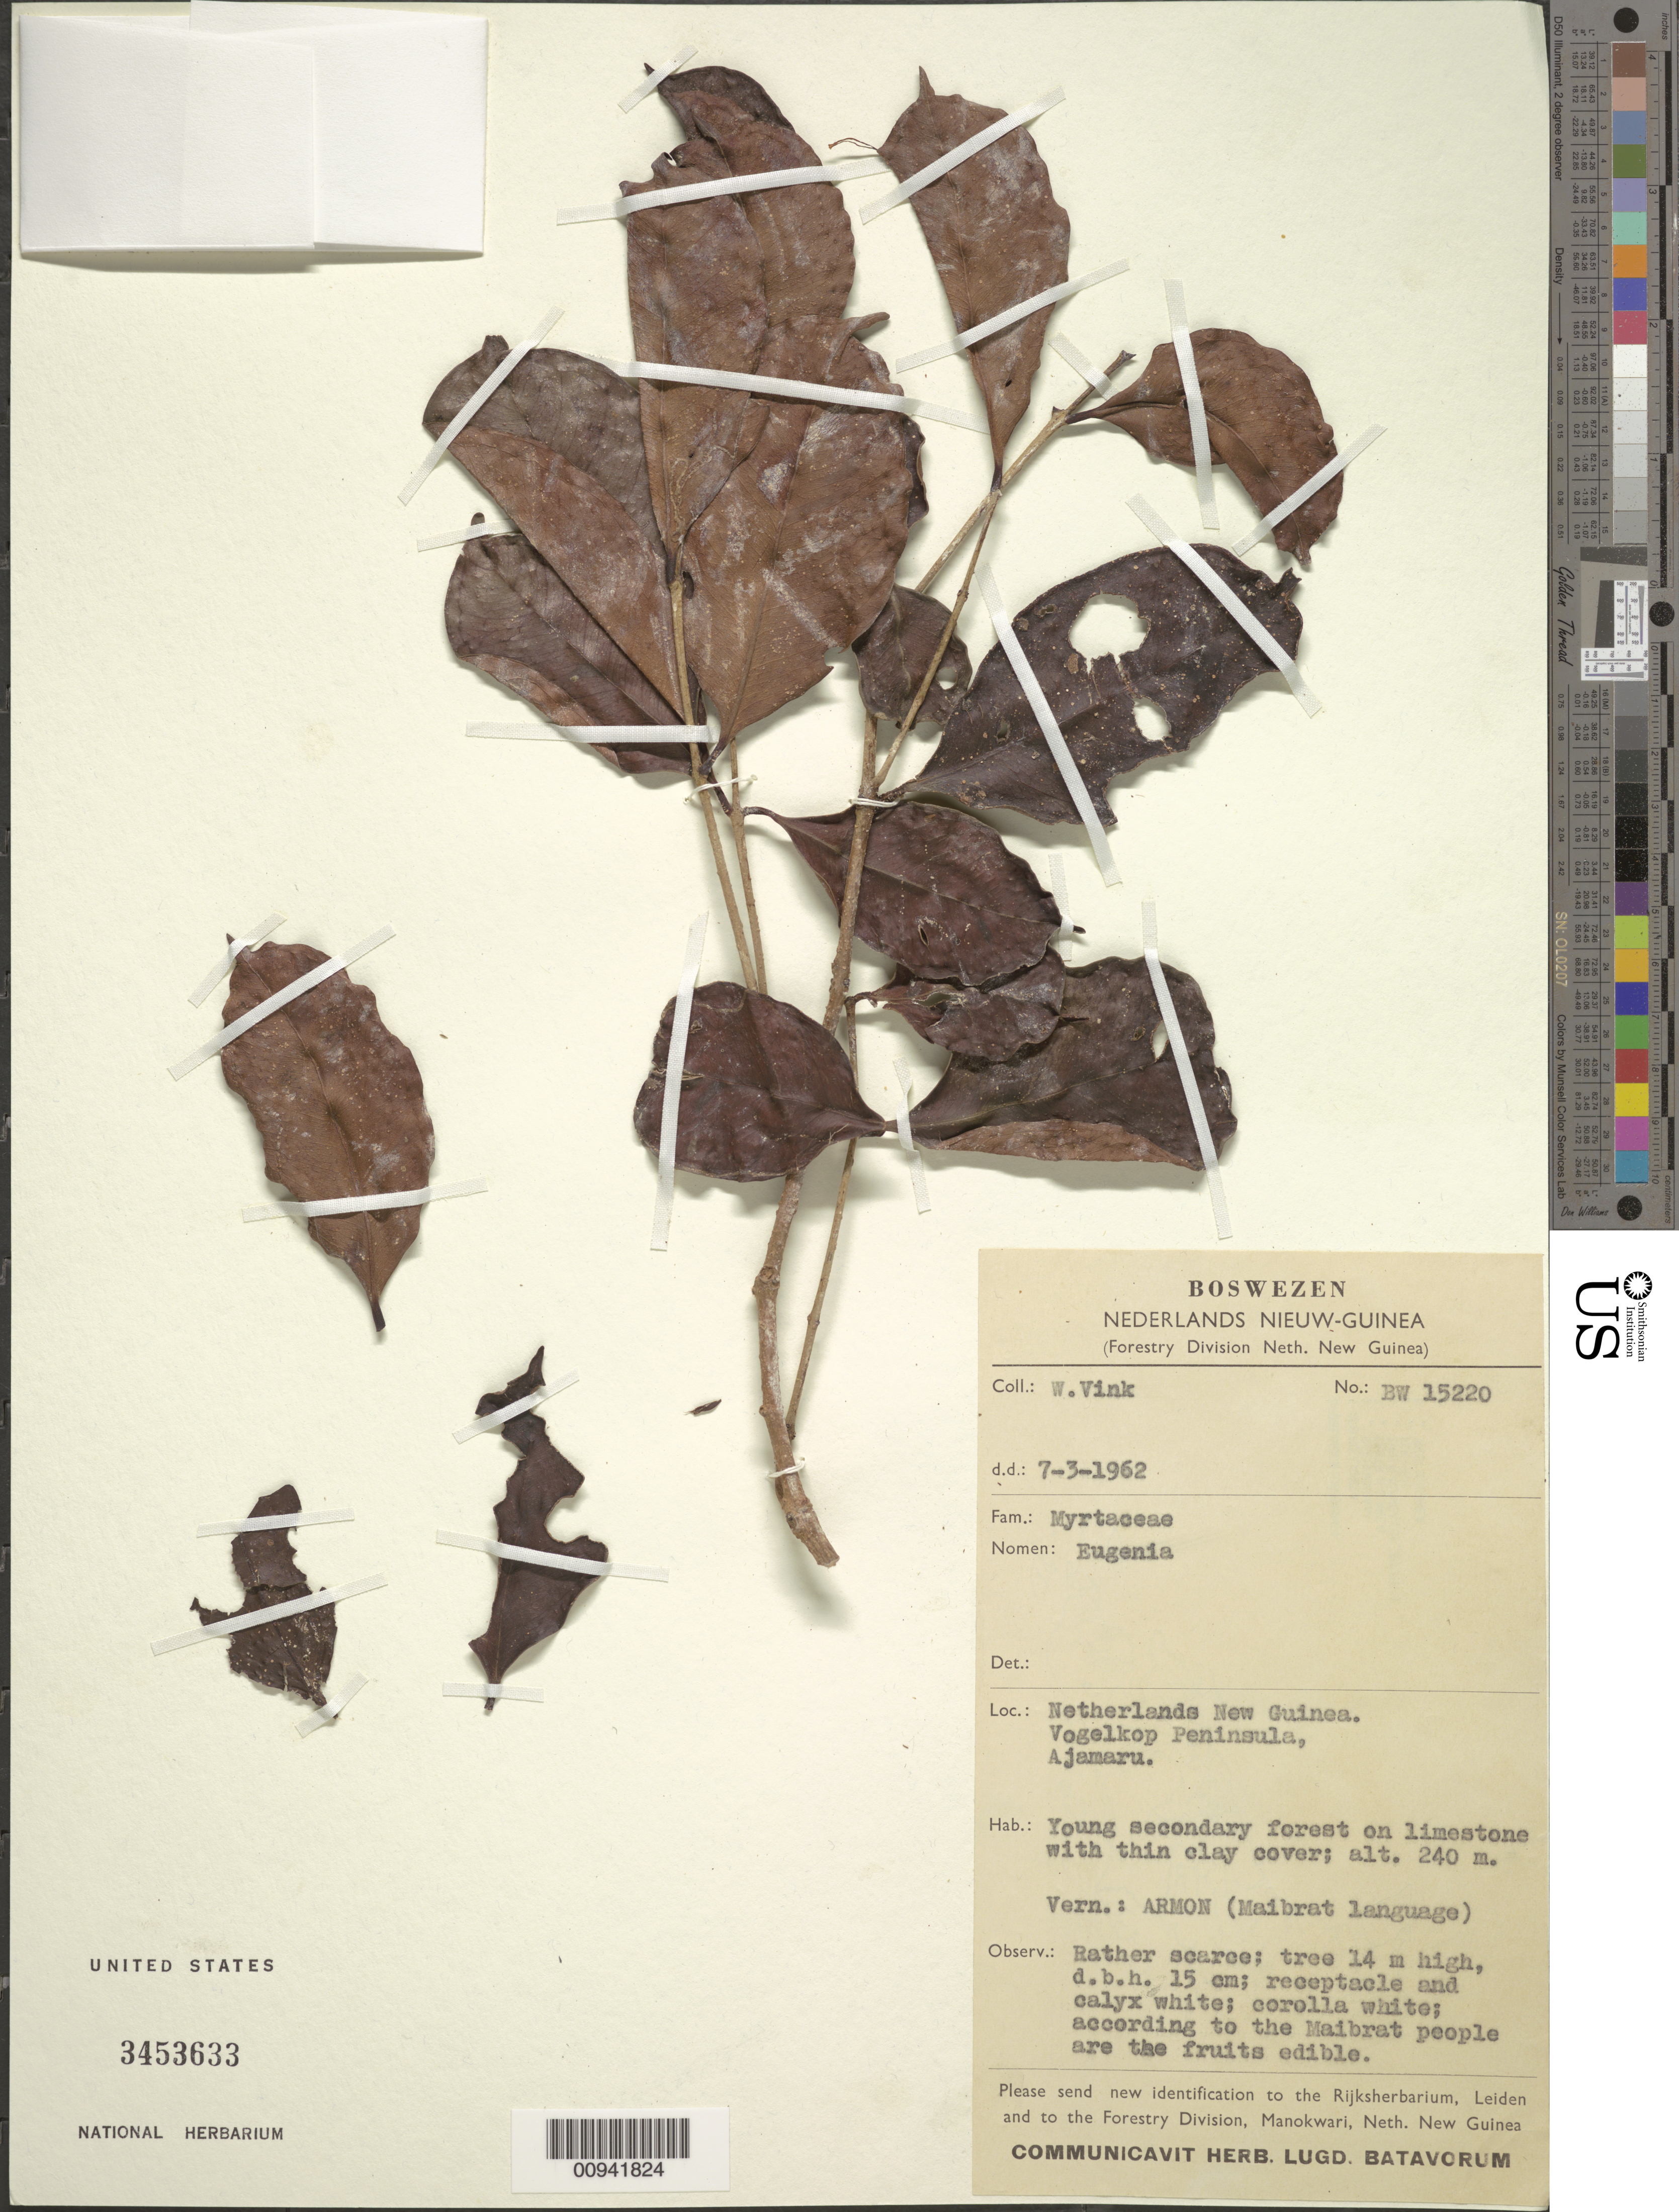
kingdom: Plantae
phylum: Tracheophyta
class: Magnoliopsida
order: Myrtales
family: Myrtaceae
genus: Syzygium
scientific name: Syzygium sp.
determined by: Strong, M. T., (US), Smithsonian Institution - National Museum of Natural History (UNITED STATES)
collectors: W. Vink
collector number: BW 15220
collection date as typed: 07 Mar 1962 or 03 Jul 1962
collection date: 1962-03-07 or 1962-07-03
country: Indonesia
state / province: Papua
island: New Guinea I.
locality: Netherlands New Guinea, Vogelkop Peninsula, Ajamaru. Irian Jaya.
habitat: Young secondary forest on limestone with thin clay cover.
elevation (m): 240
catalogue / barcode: US 3453633